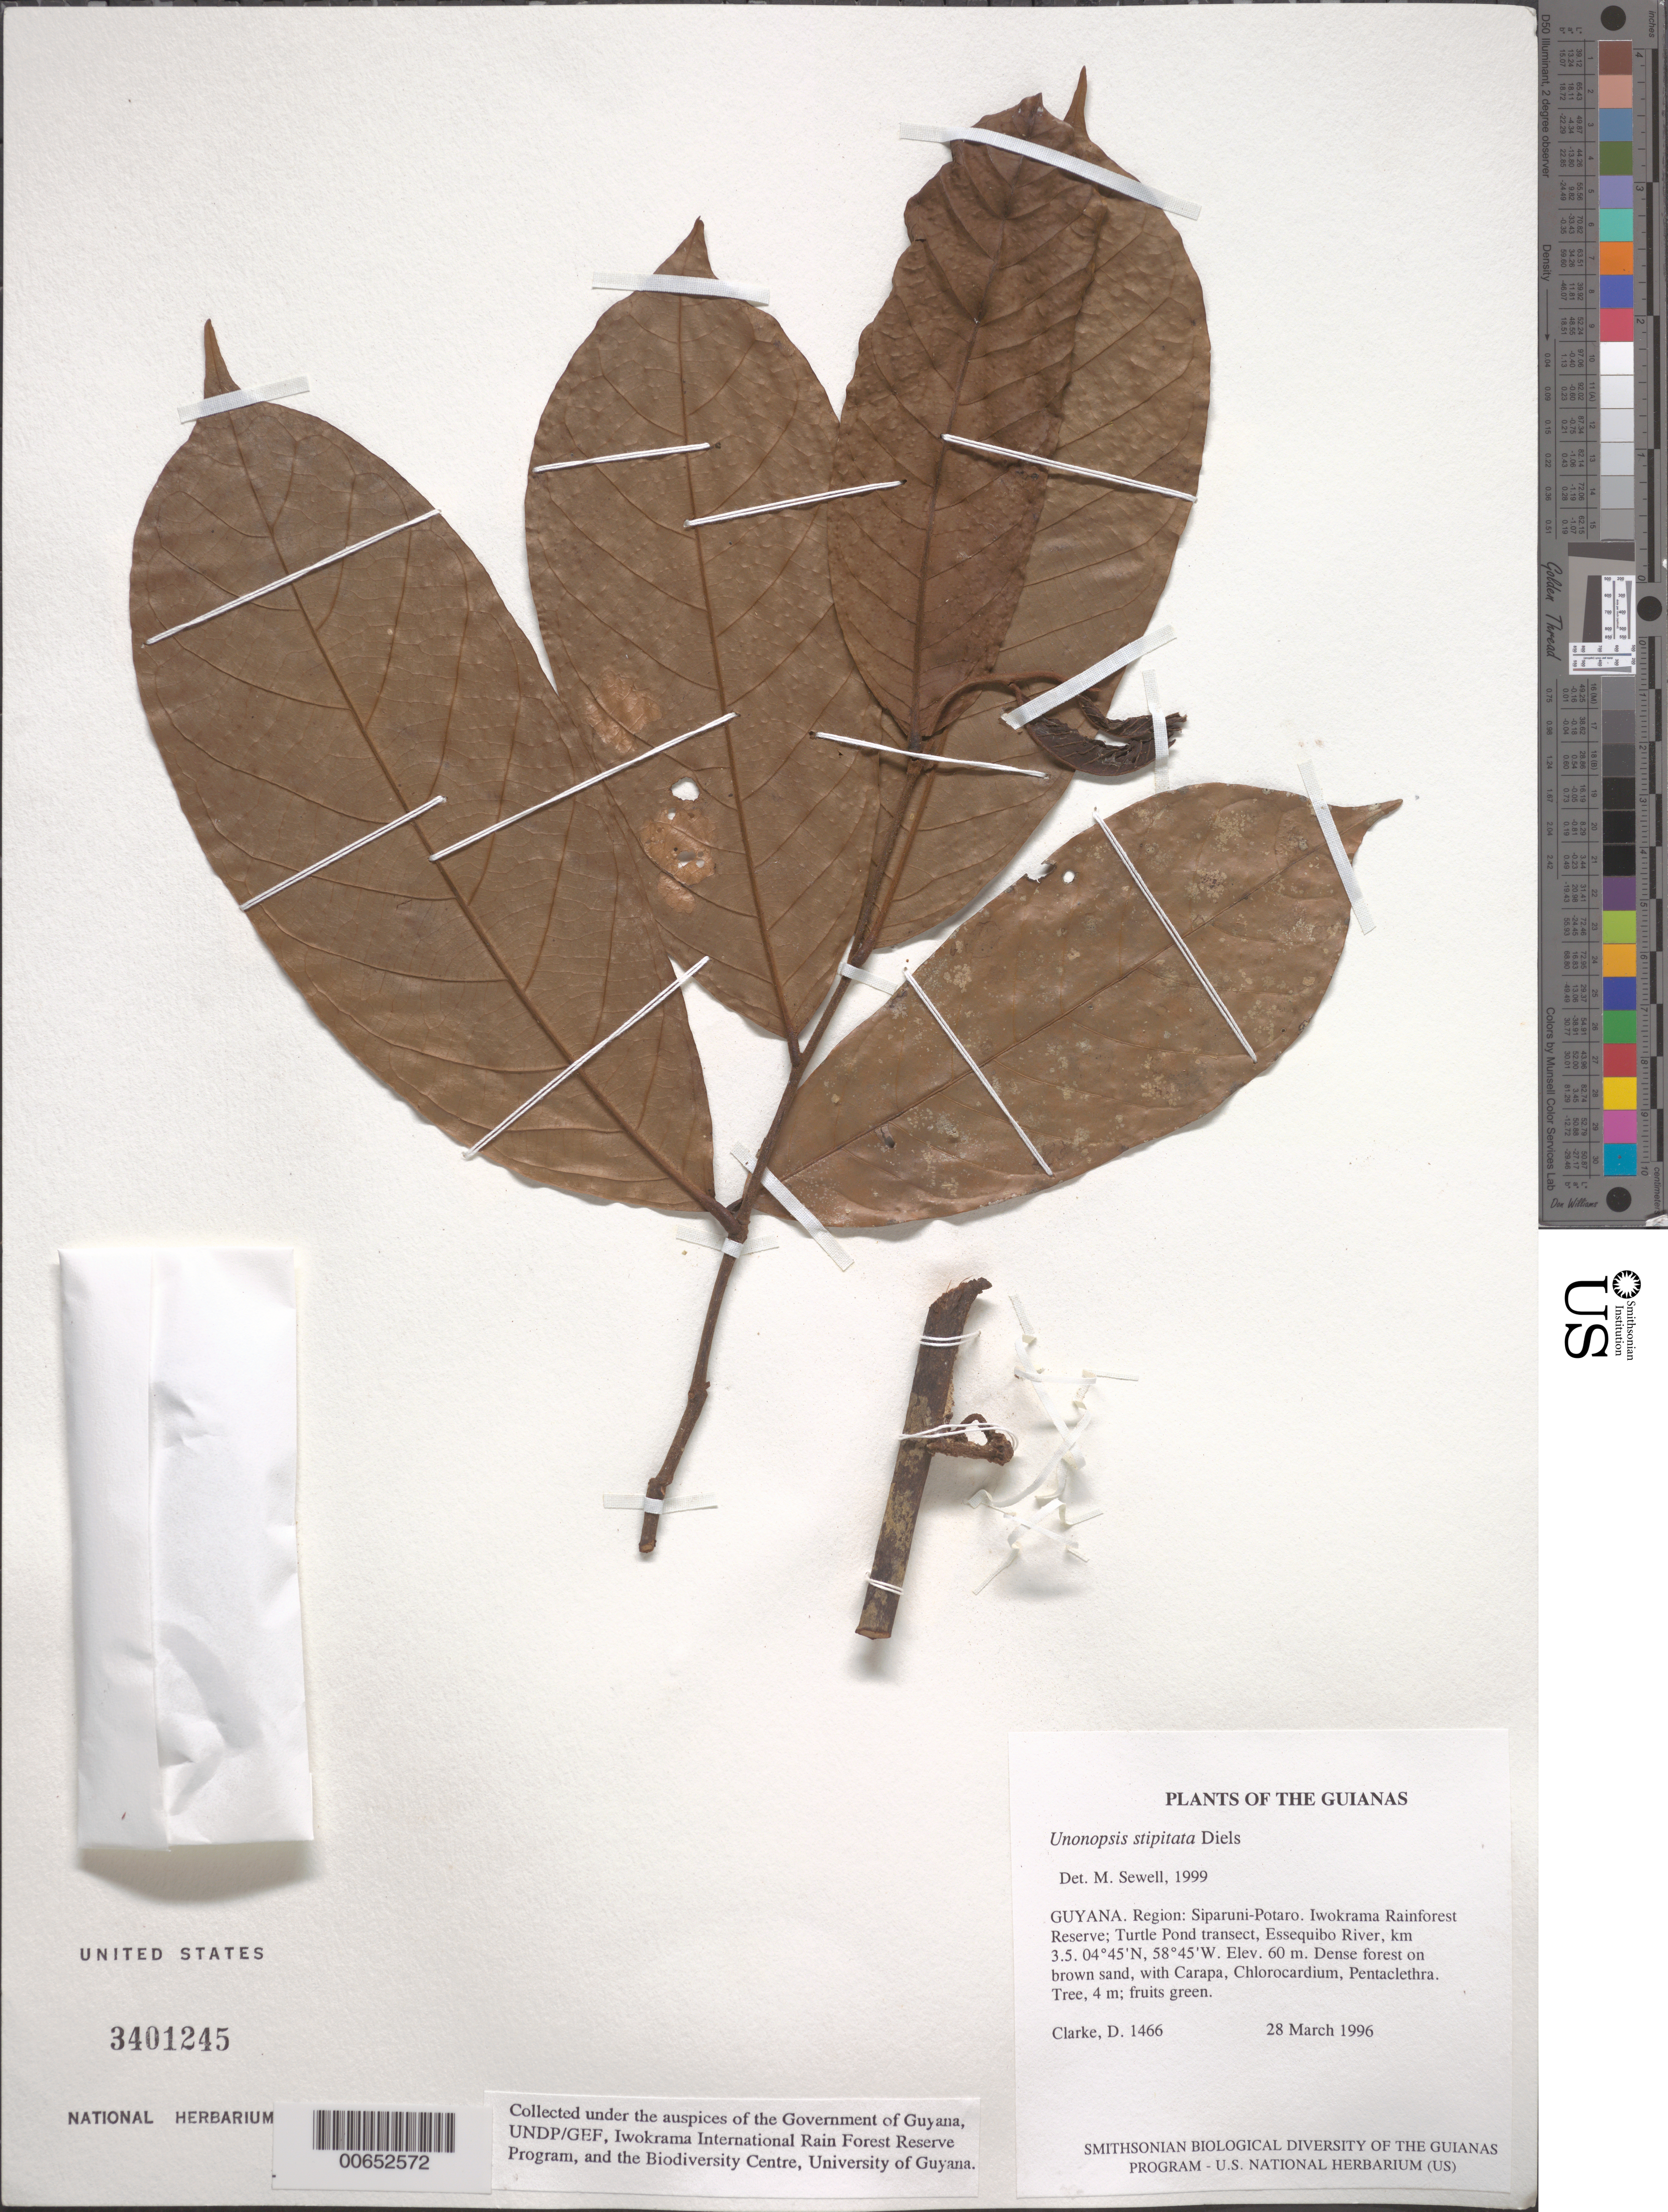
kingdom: Plantae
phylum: Tracheophyta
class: Magnoliopsida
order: Magnoliales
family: Annonaceae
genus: Unonopsis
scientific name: Unonopsis stipitata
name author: Diels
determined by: Sewell, M.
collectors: H. D. Clarke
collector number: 1466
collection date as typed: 28 March 1996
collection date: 1996-03-28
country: Guyana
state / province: Potaro-Siparuni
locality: Iwokrama Rainforest Reserve; Turtle Pond transect, Essequibo River, km 3.5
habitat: Dense forest on brown sand, with Carapa, Chlorocardium, Pentaclethra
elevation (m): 60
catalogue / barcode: US 3401245